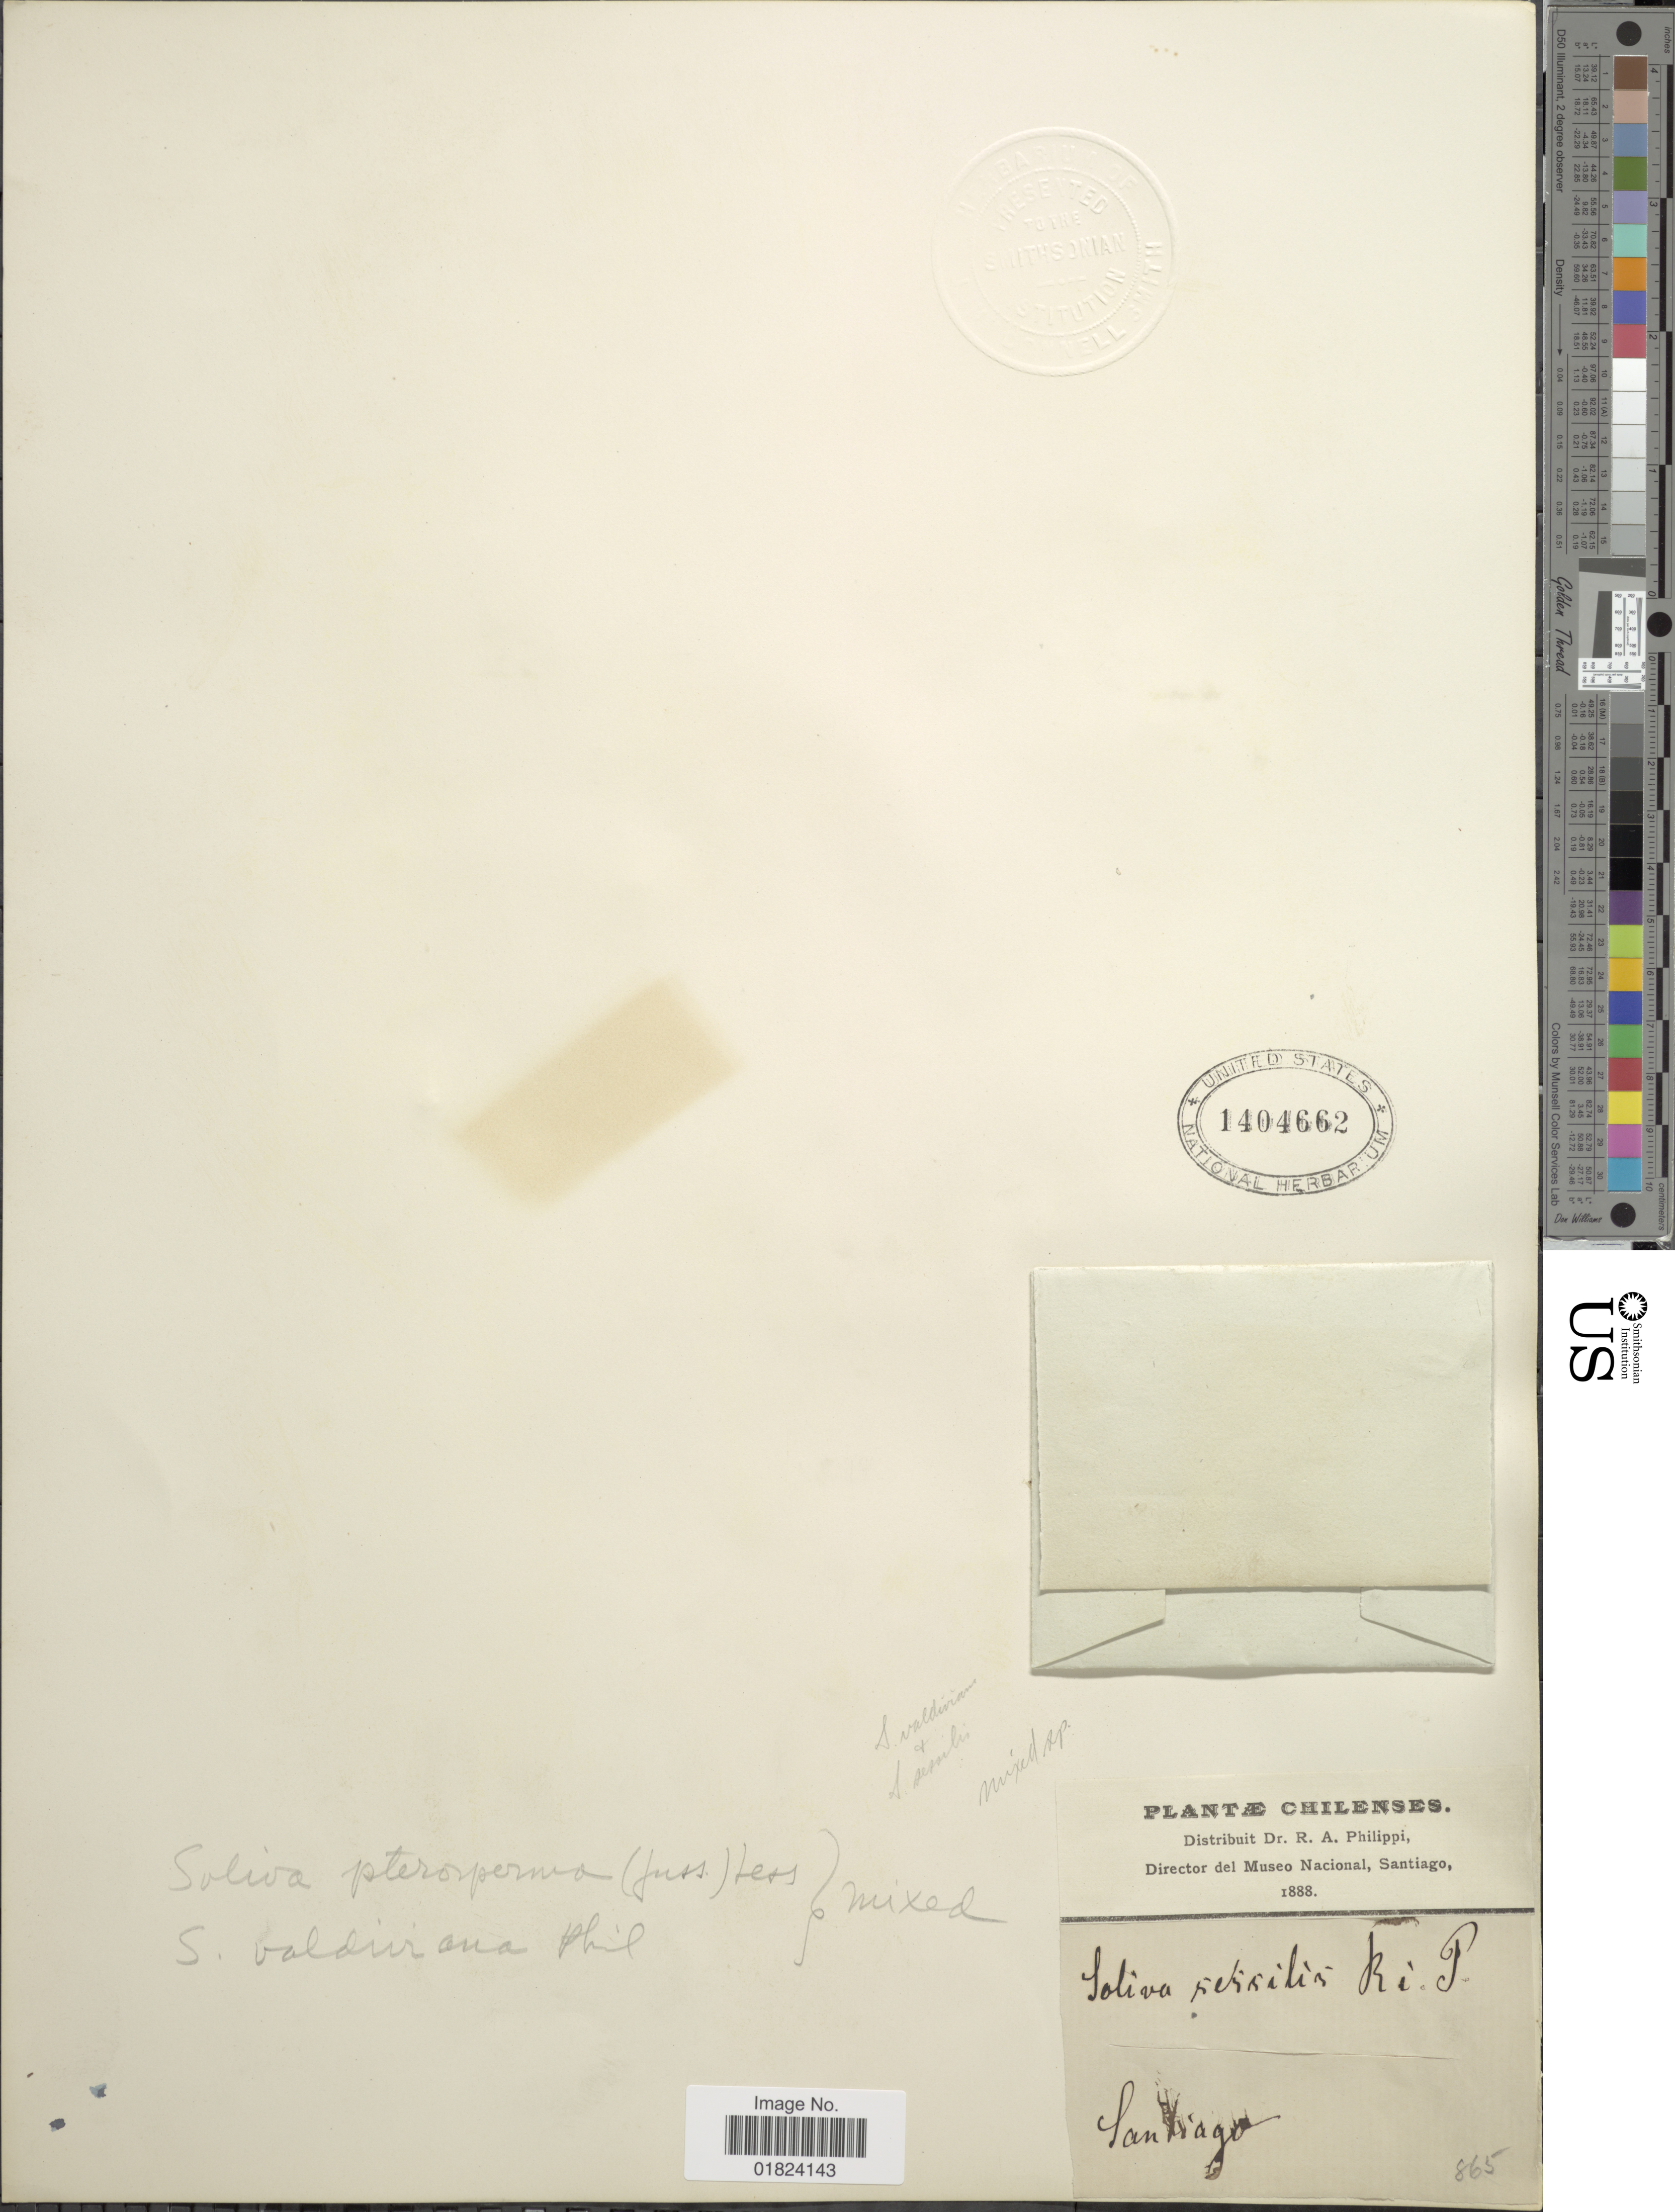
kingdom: Plantae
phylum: Tracheophyta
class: Magnoliopsida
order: Asterales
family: Asteraceae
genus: Soliva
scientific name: Soliva pterosperma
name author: (Juss.) Less.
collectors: R. A. Philippi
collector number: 865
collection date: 1888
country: Chile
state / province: Región Metropolitana (RM)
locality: Santiago.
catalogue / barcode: US 1404662